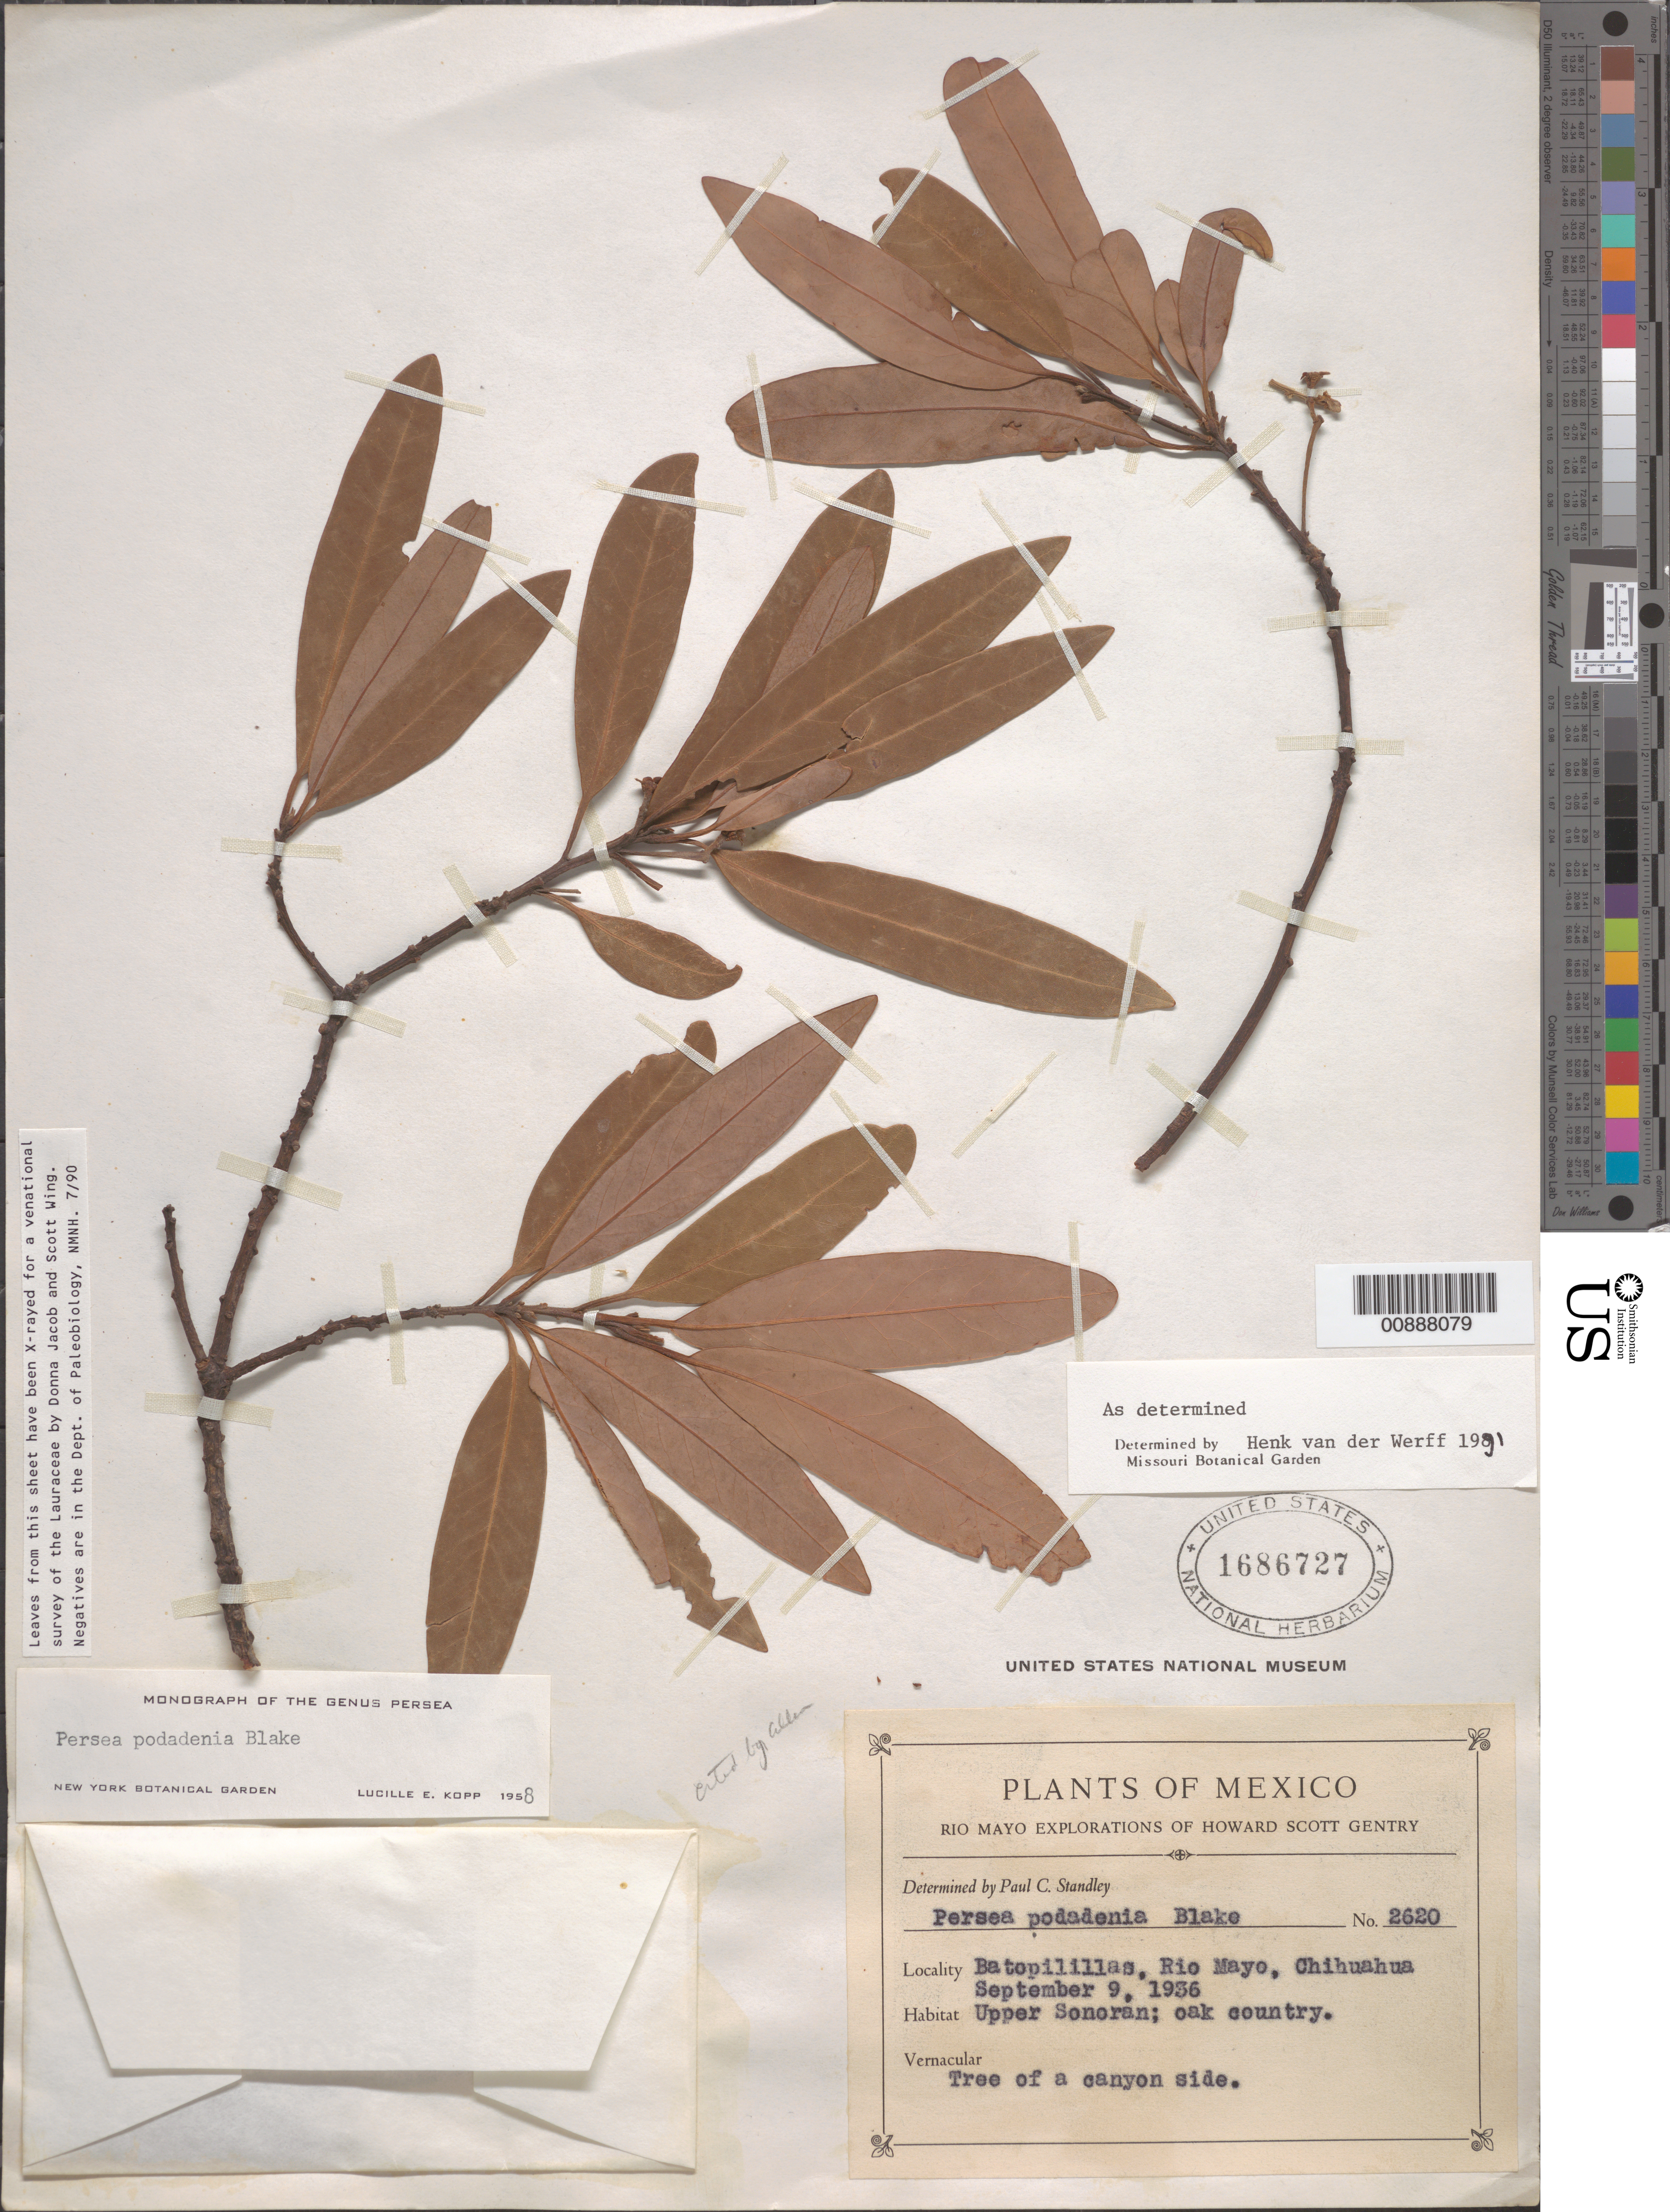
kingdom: Plantae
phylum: Tracheophyta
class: Magnoliopsida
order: Laurales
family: Lauraceae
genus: Persea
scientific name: Persea podadenia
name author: S.F. Blake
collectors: H. S. Gentry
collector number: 2620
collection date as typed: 09 Sep 1936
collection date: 1936-09-09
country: Mexico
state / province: Chihuahua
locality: Batopilillas, Río Mayo, Chihuahua.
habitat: Upper Sonoran; oak country.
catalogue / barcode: US 1686727